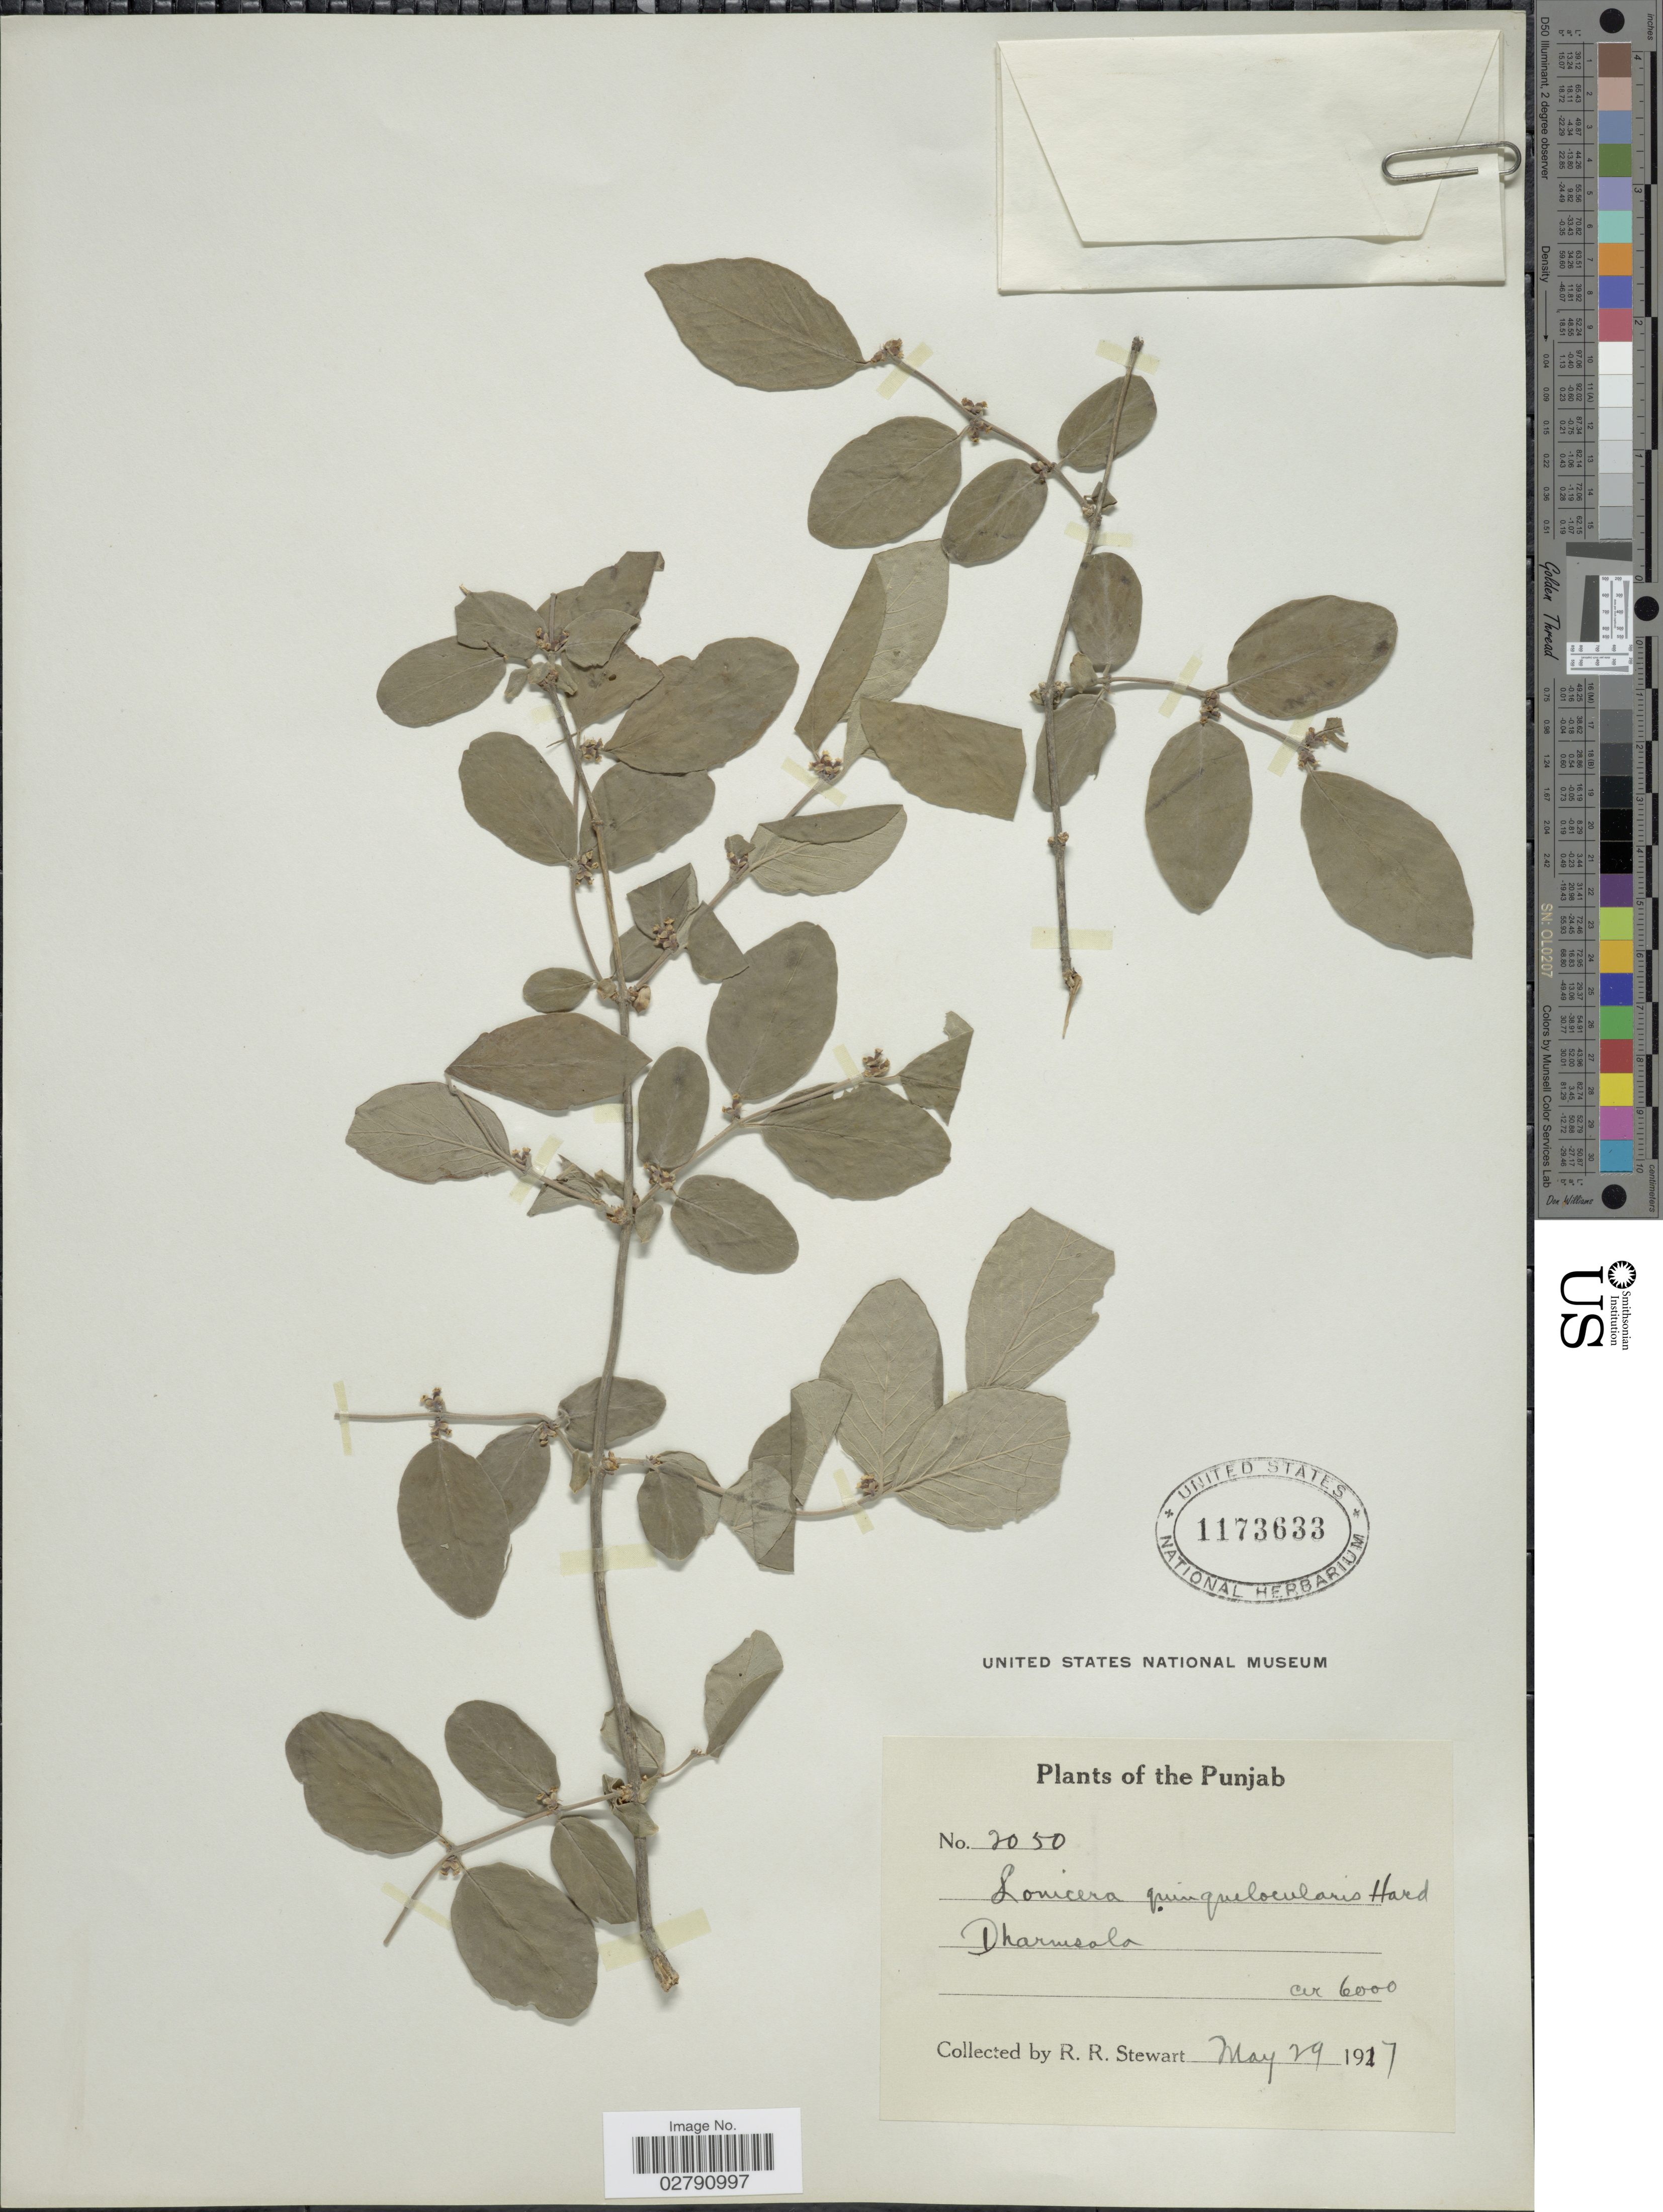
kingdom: Plantae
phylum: Tracheophyta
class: Magnoliopsida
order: Dipsacales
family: Caprifoliaceae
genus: Lonicera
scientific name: Lonicera quinquelocularis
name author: Hardw.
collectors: R. R. Stewart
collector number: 2050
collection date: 1917-05-29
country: India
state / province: Punjab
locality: Dharmsola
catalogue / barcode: US 1173633